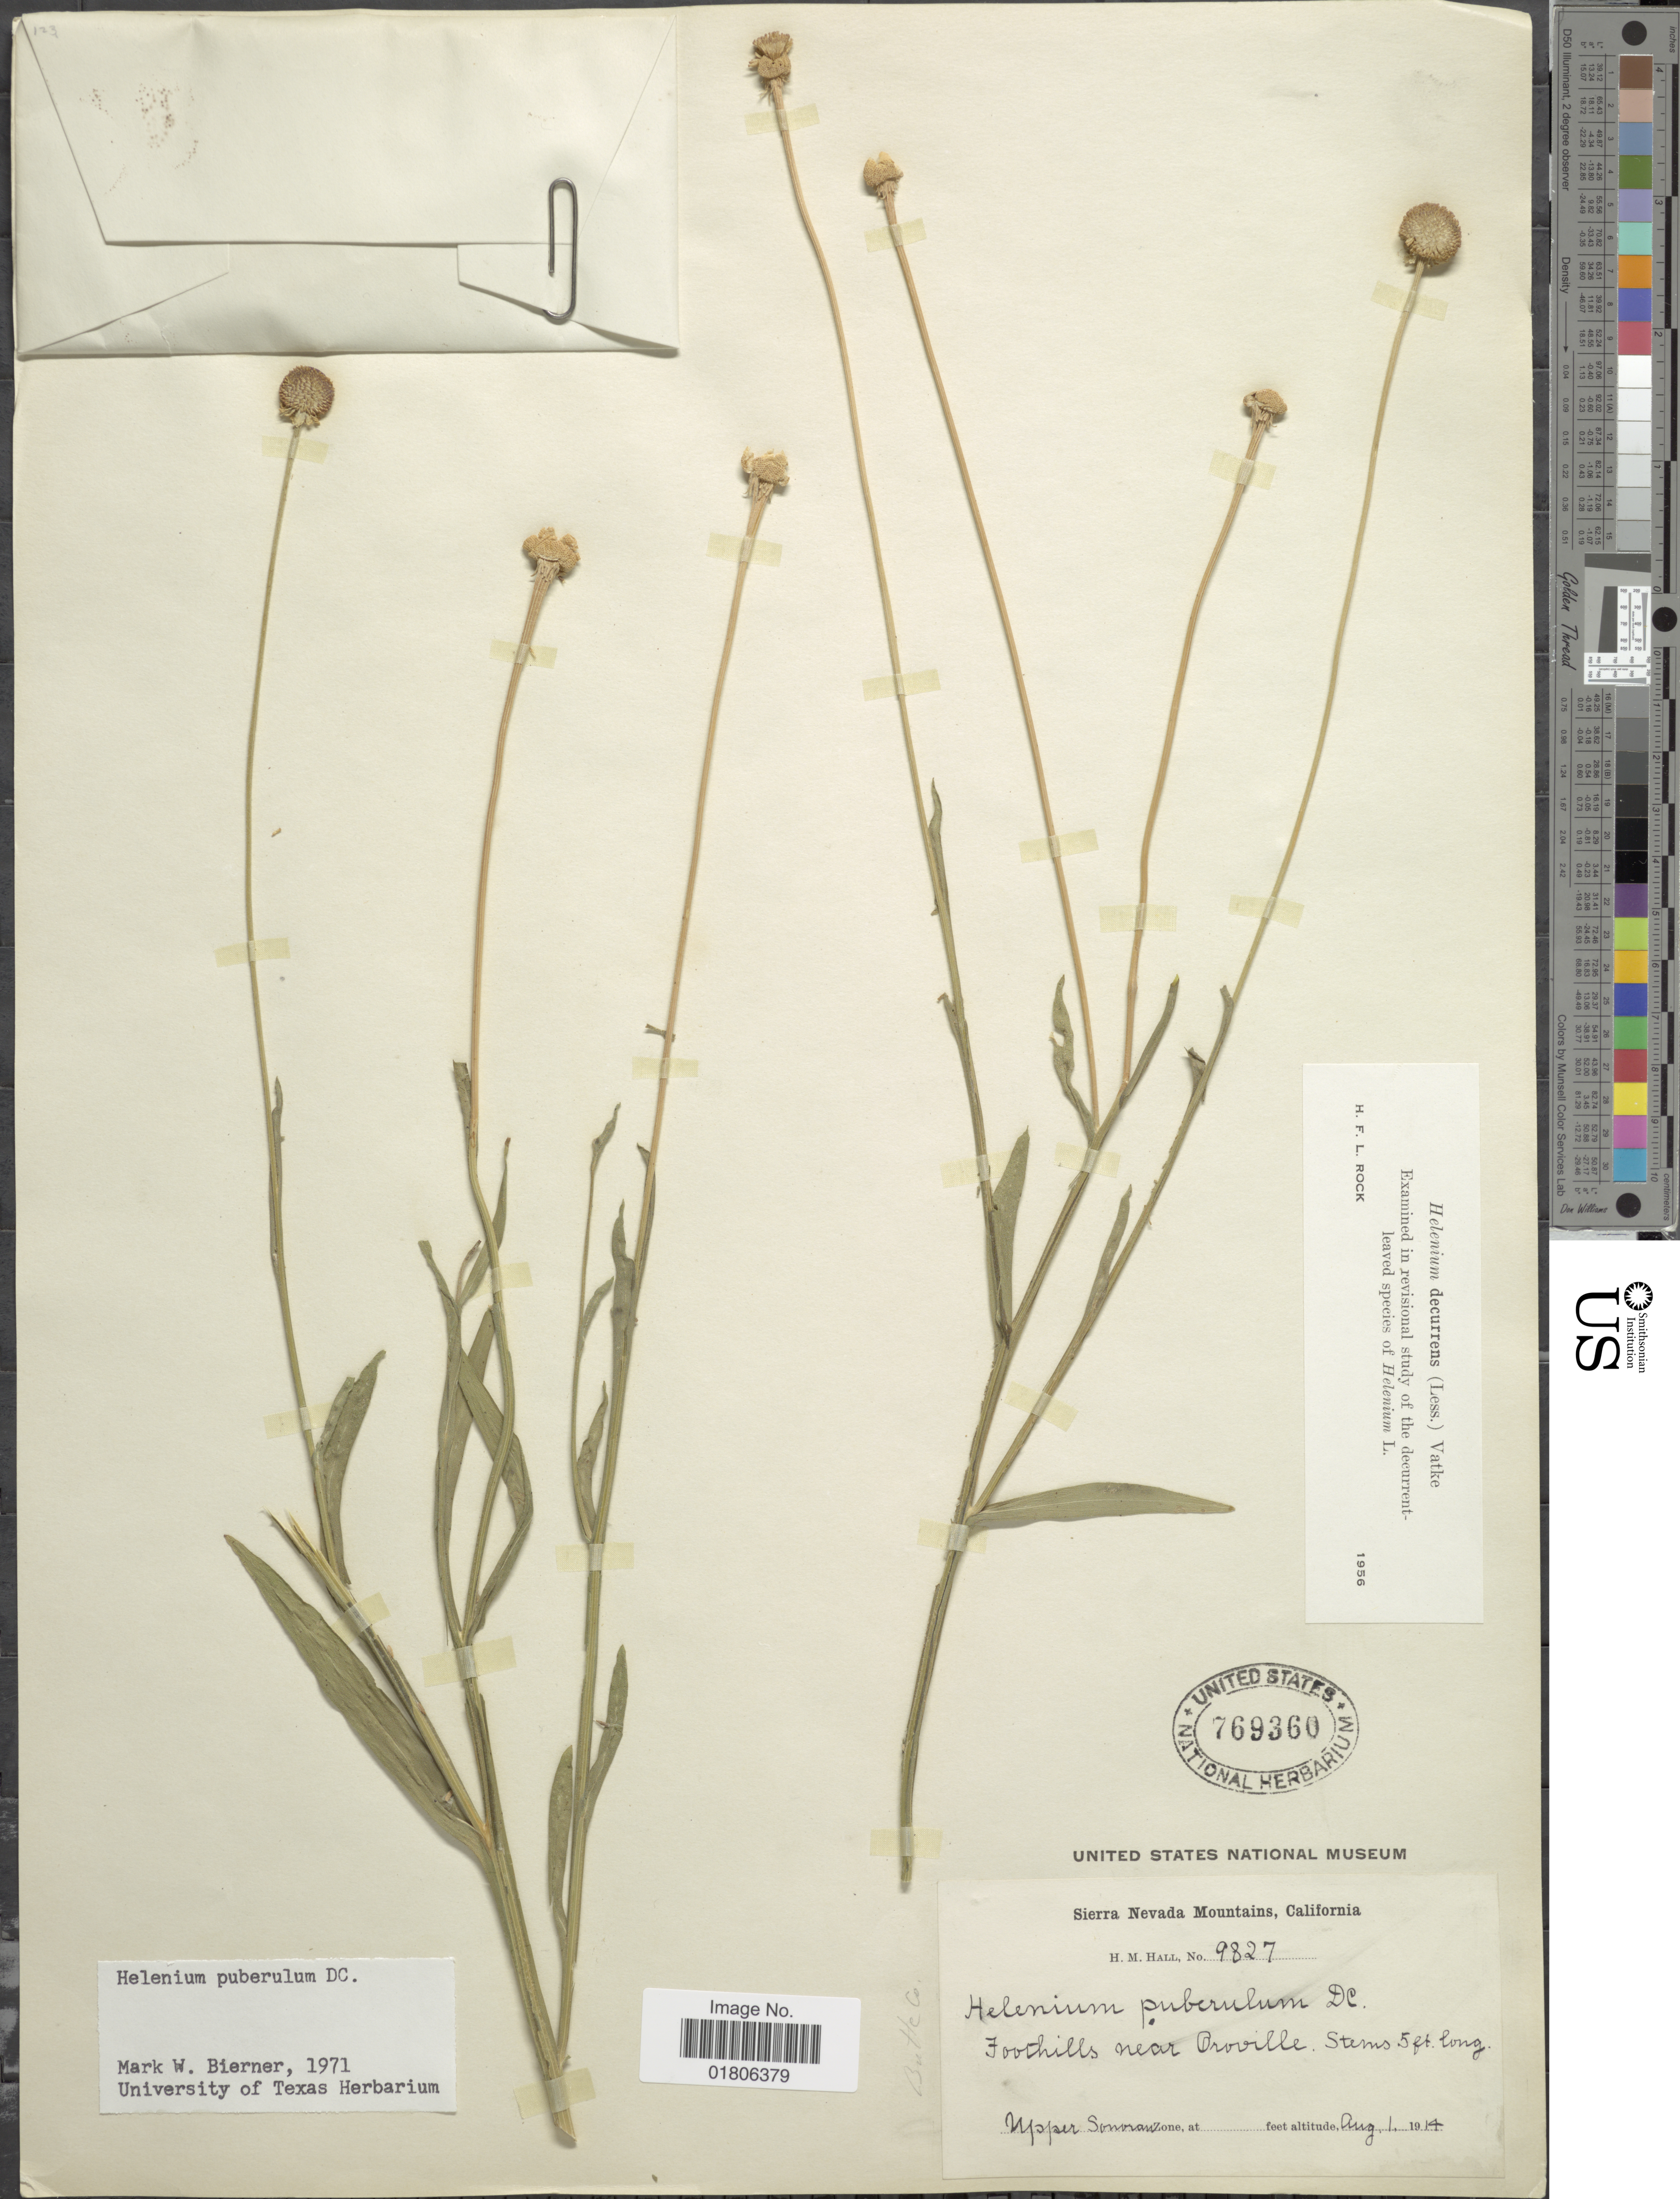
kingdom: Plantae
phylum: Tracheophyta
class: Magnoliopsida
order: Asterales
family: Asteraceae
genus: Helenium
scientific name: Helenium pinnatifidum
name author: (Schwein. ex Nutt.) Rydb.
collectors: H. M. Hall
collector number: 9827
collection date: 1914-08-01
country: United States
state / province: California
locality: Sierra Nevada Mountains, Foothills near Oroville, Upper Sonoran Zone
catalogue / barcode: US 769360